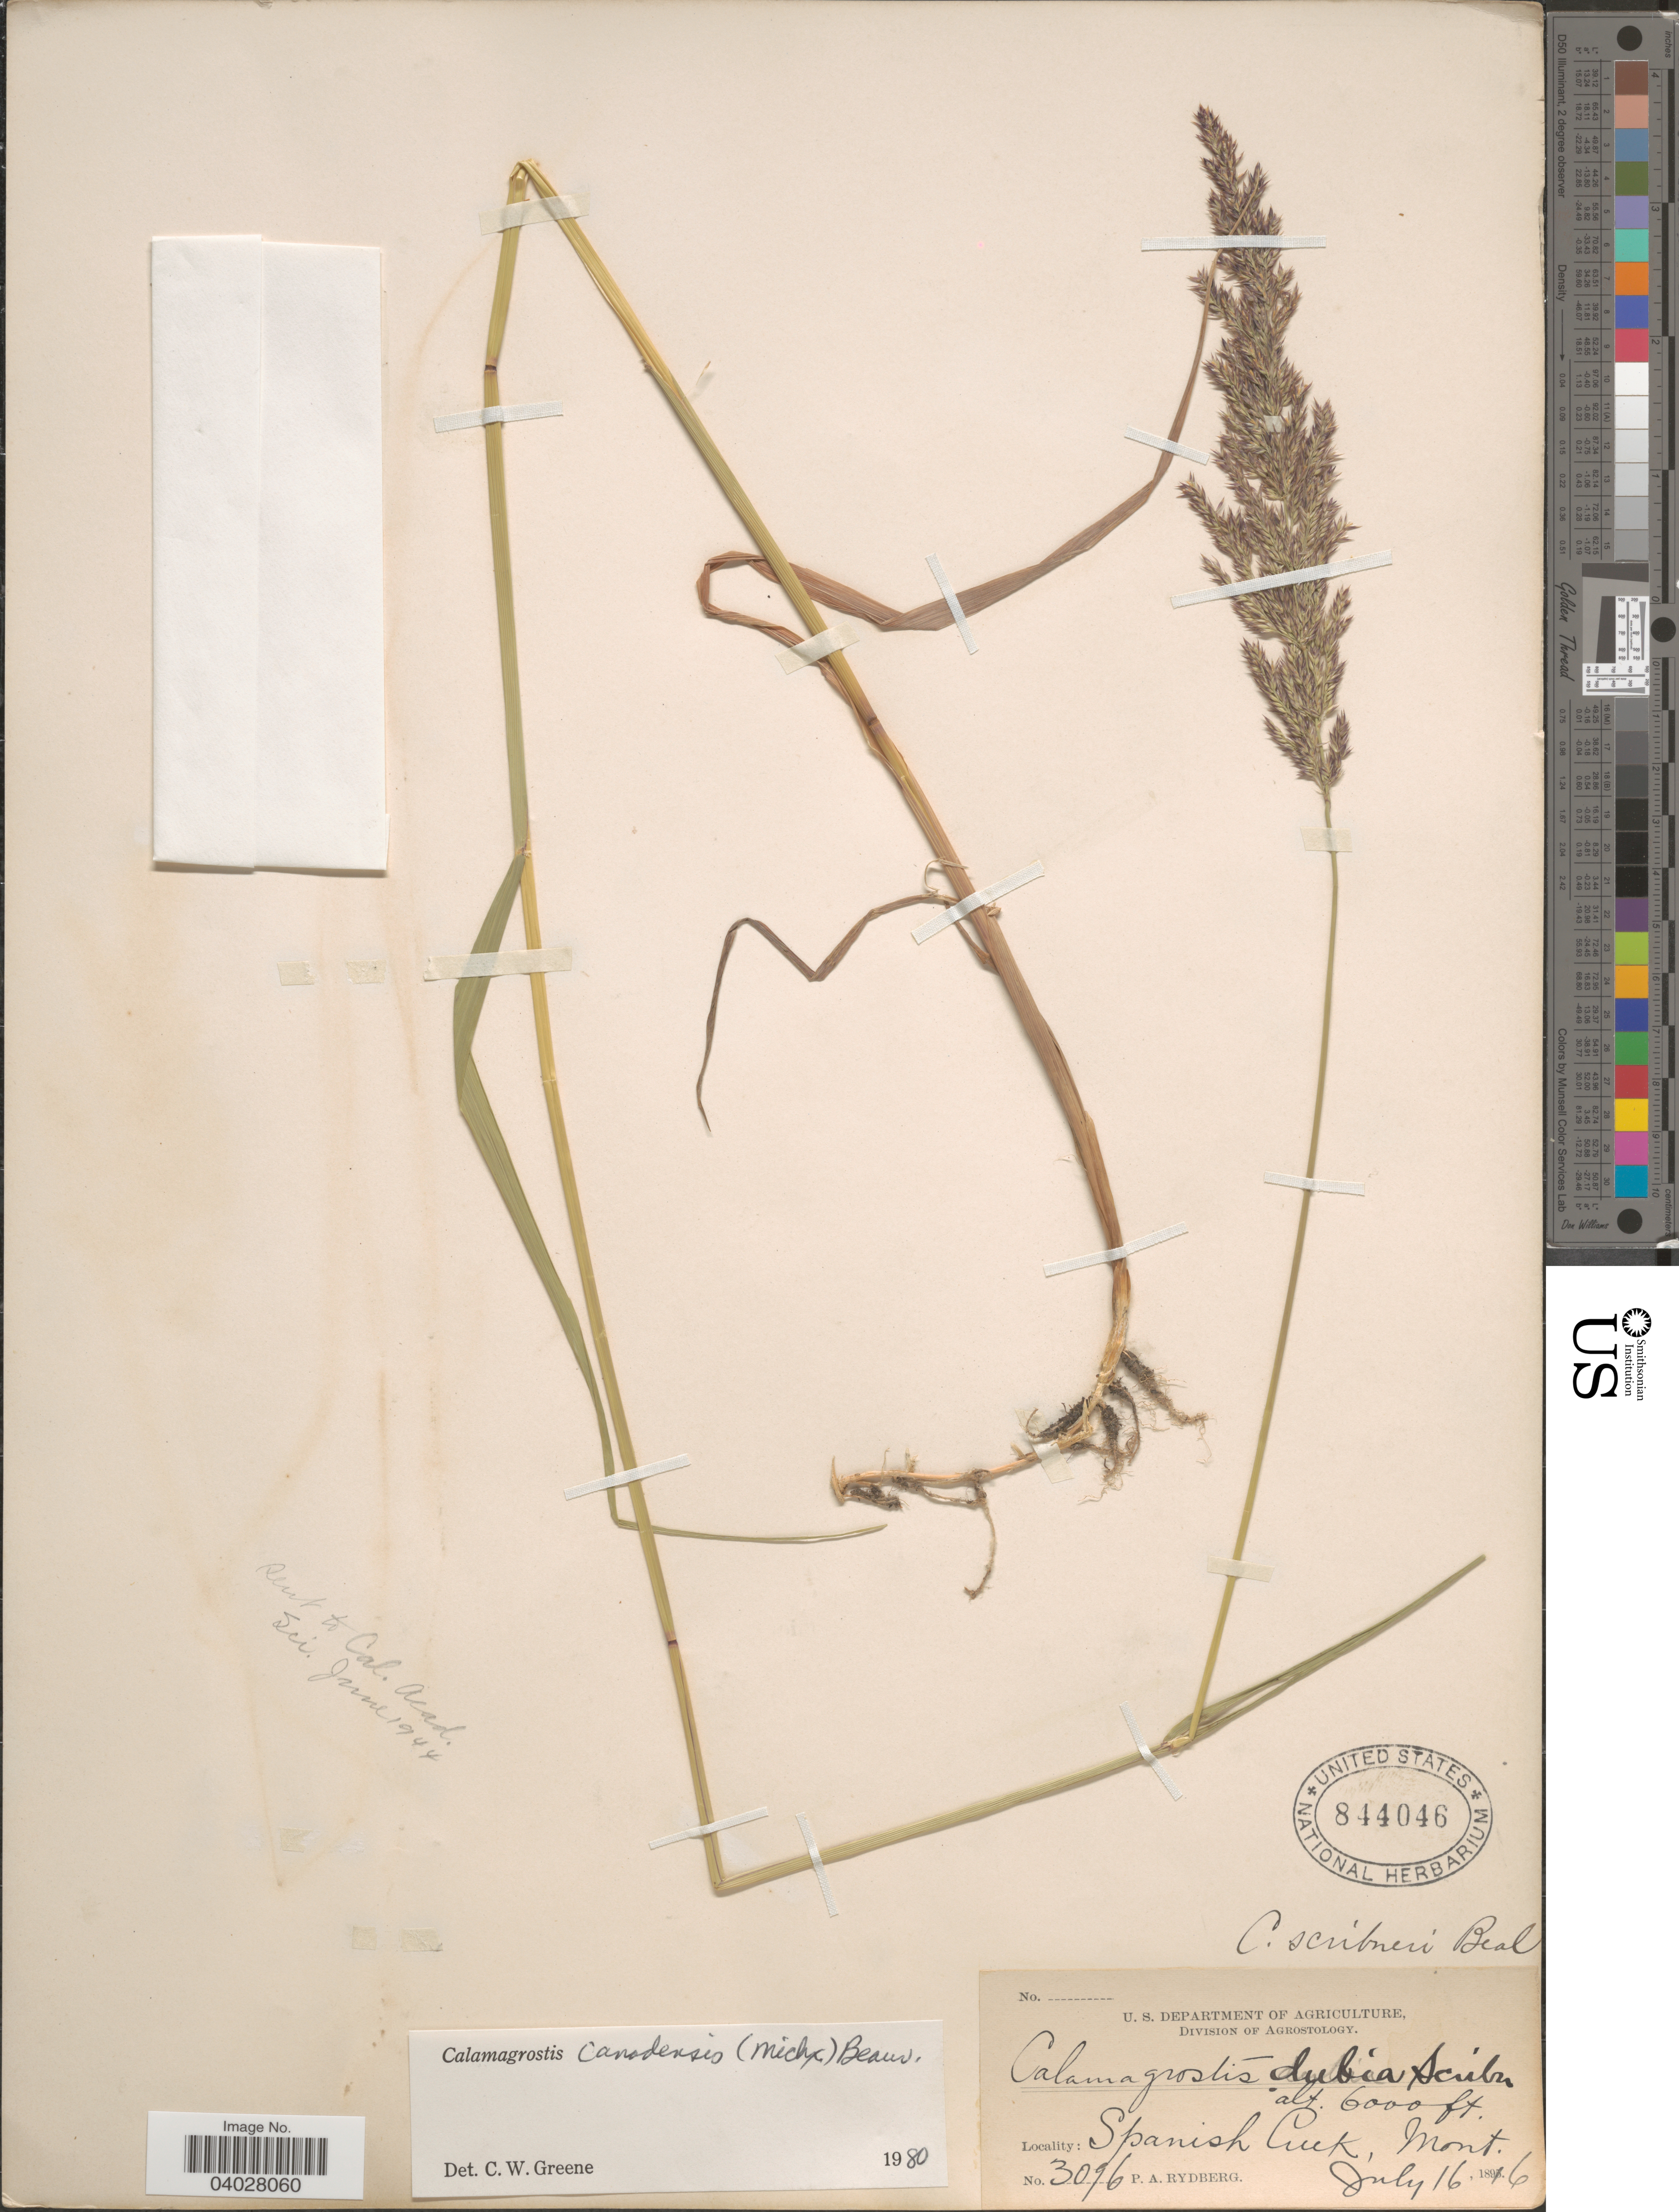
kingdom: Plantae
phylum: Tracheophyta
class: Liliopsida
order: Poales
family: Poaceae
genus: Calamagrostis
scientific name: Calamagrostis canadensis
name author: (Michx.) P. Beauv.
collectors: P. A. Rydberg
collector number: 3096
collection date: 1896-07-16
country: United States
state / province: Montana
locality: Spanish Creek.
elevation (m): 1829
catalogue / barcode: US 844046